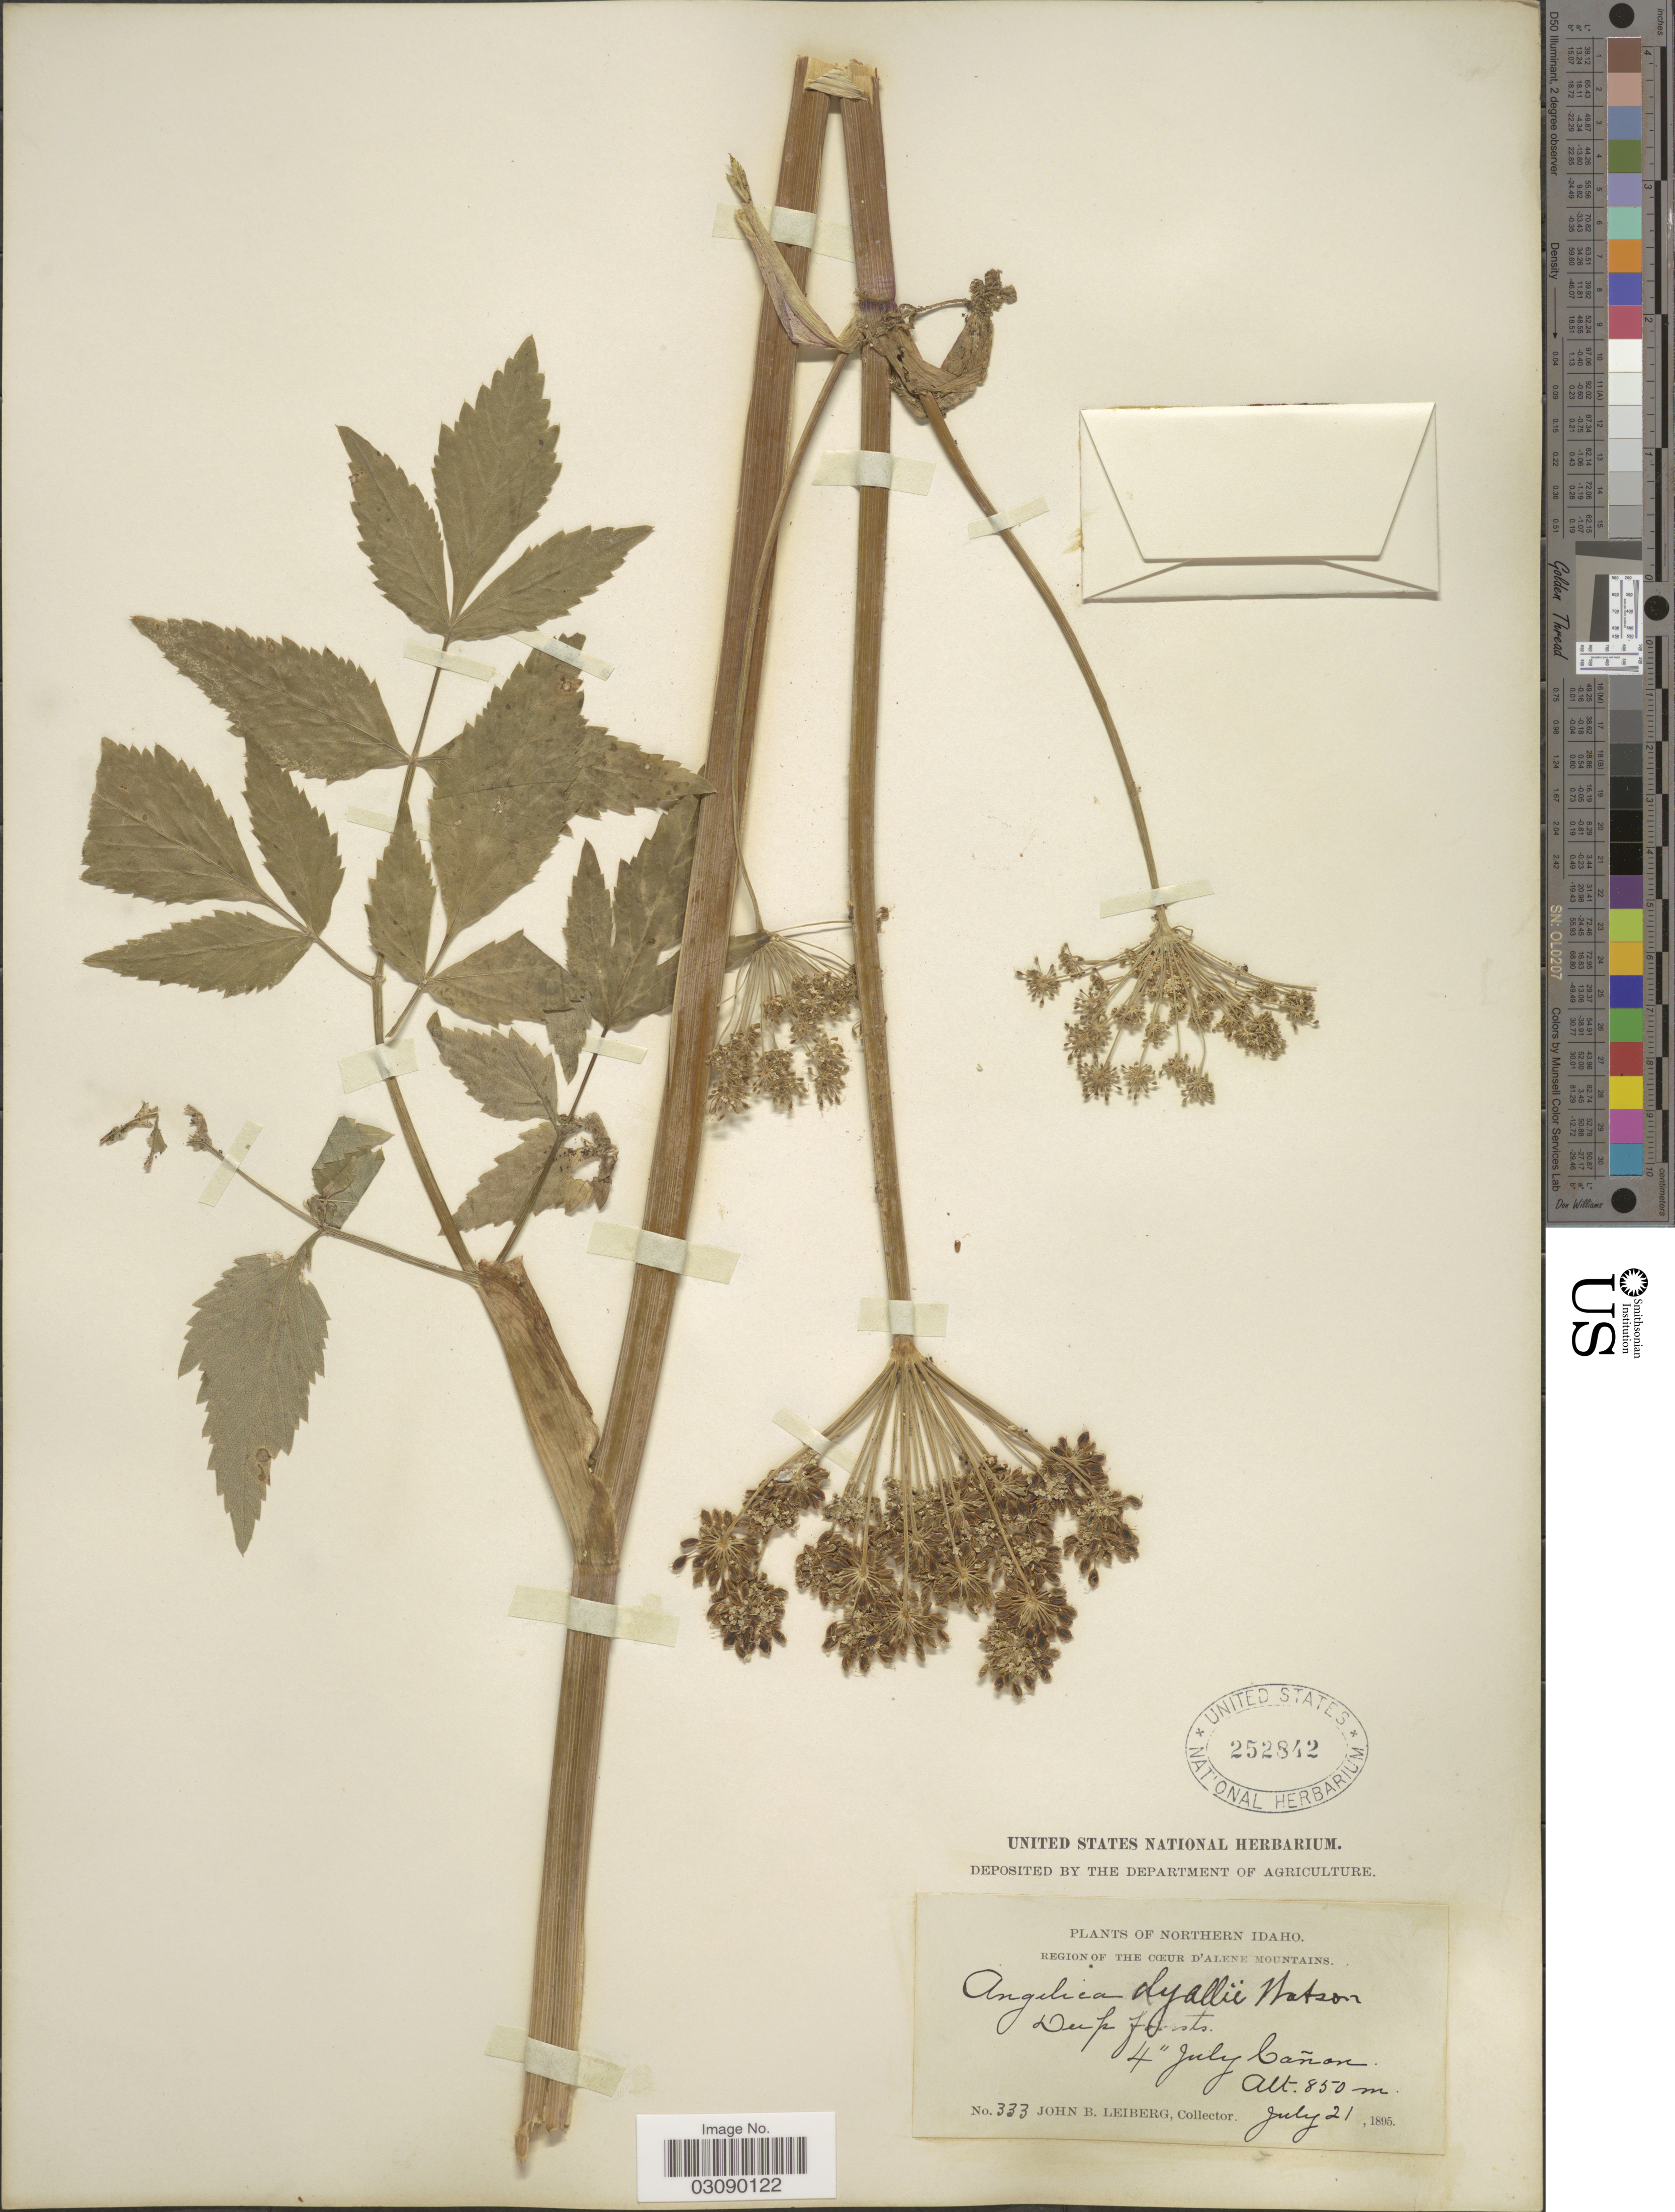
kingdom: Plantae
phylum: Tracheophyta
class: Magnoliopsida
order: Apiales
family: Apiaceae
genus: Angelica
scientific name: Angelica arguta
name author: Nutt.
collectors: J. B. Leiberg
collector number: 333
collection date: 1895-07-21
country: United States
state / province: Idaho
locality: Northern Idaho. 4th July Cañon. Region of the Cœur d'Alene Mountains.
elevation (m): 850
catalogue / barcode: US 252842